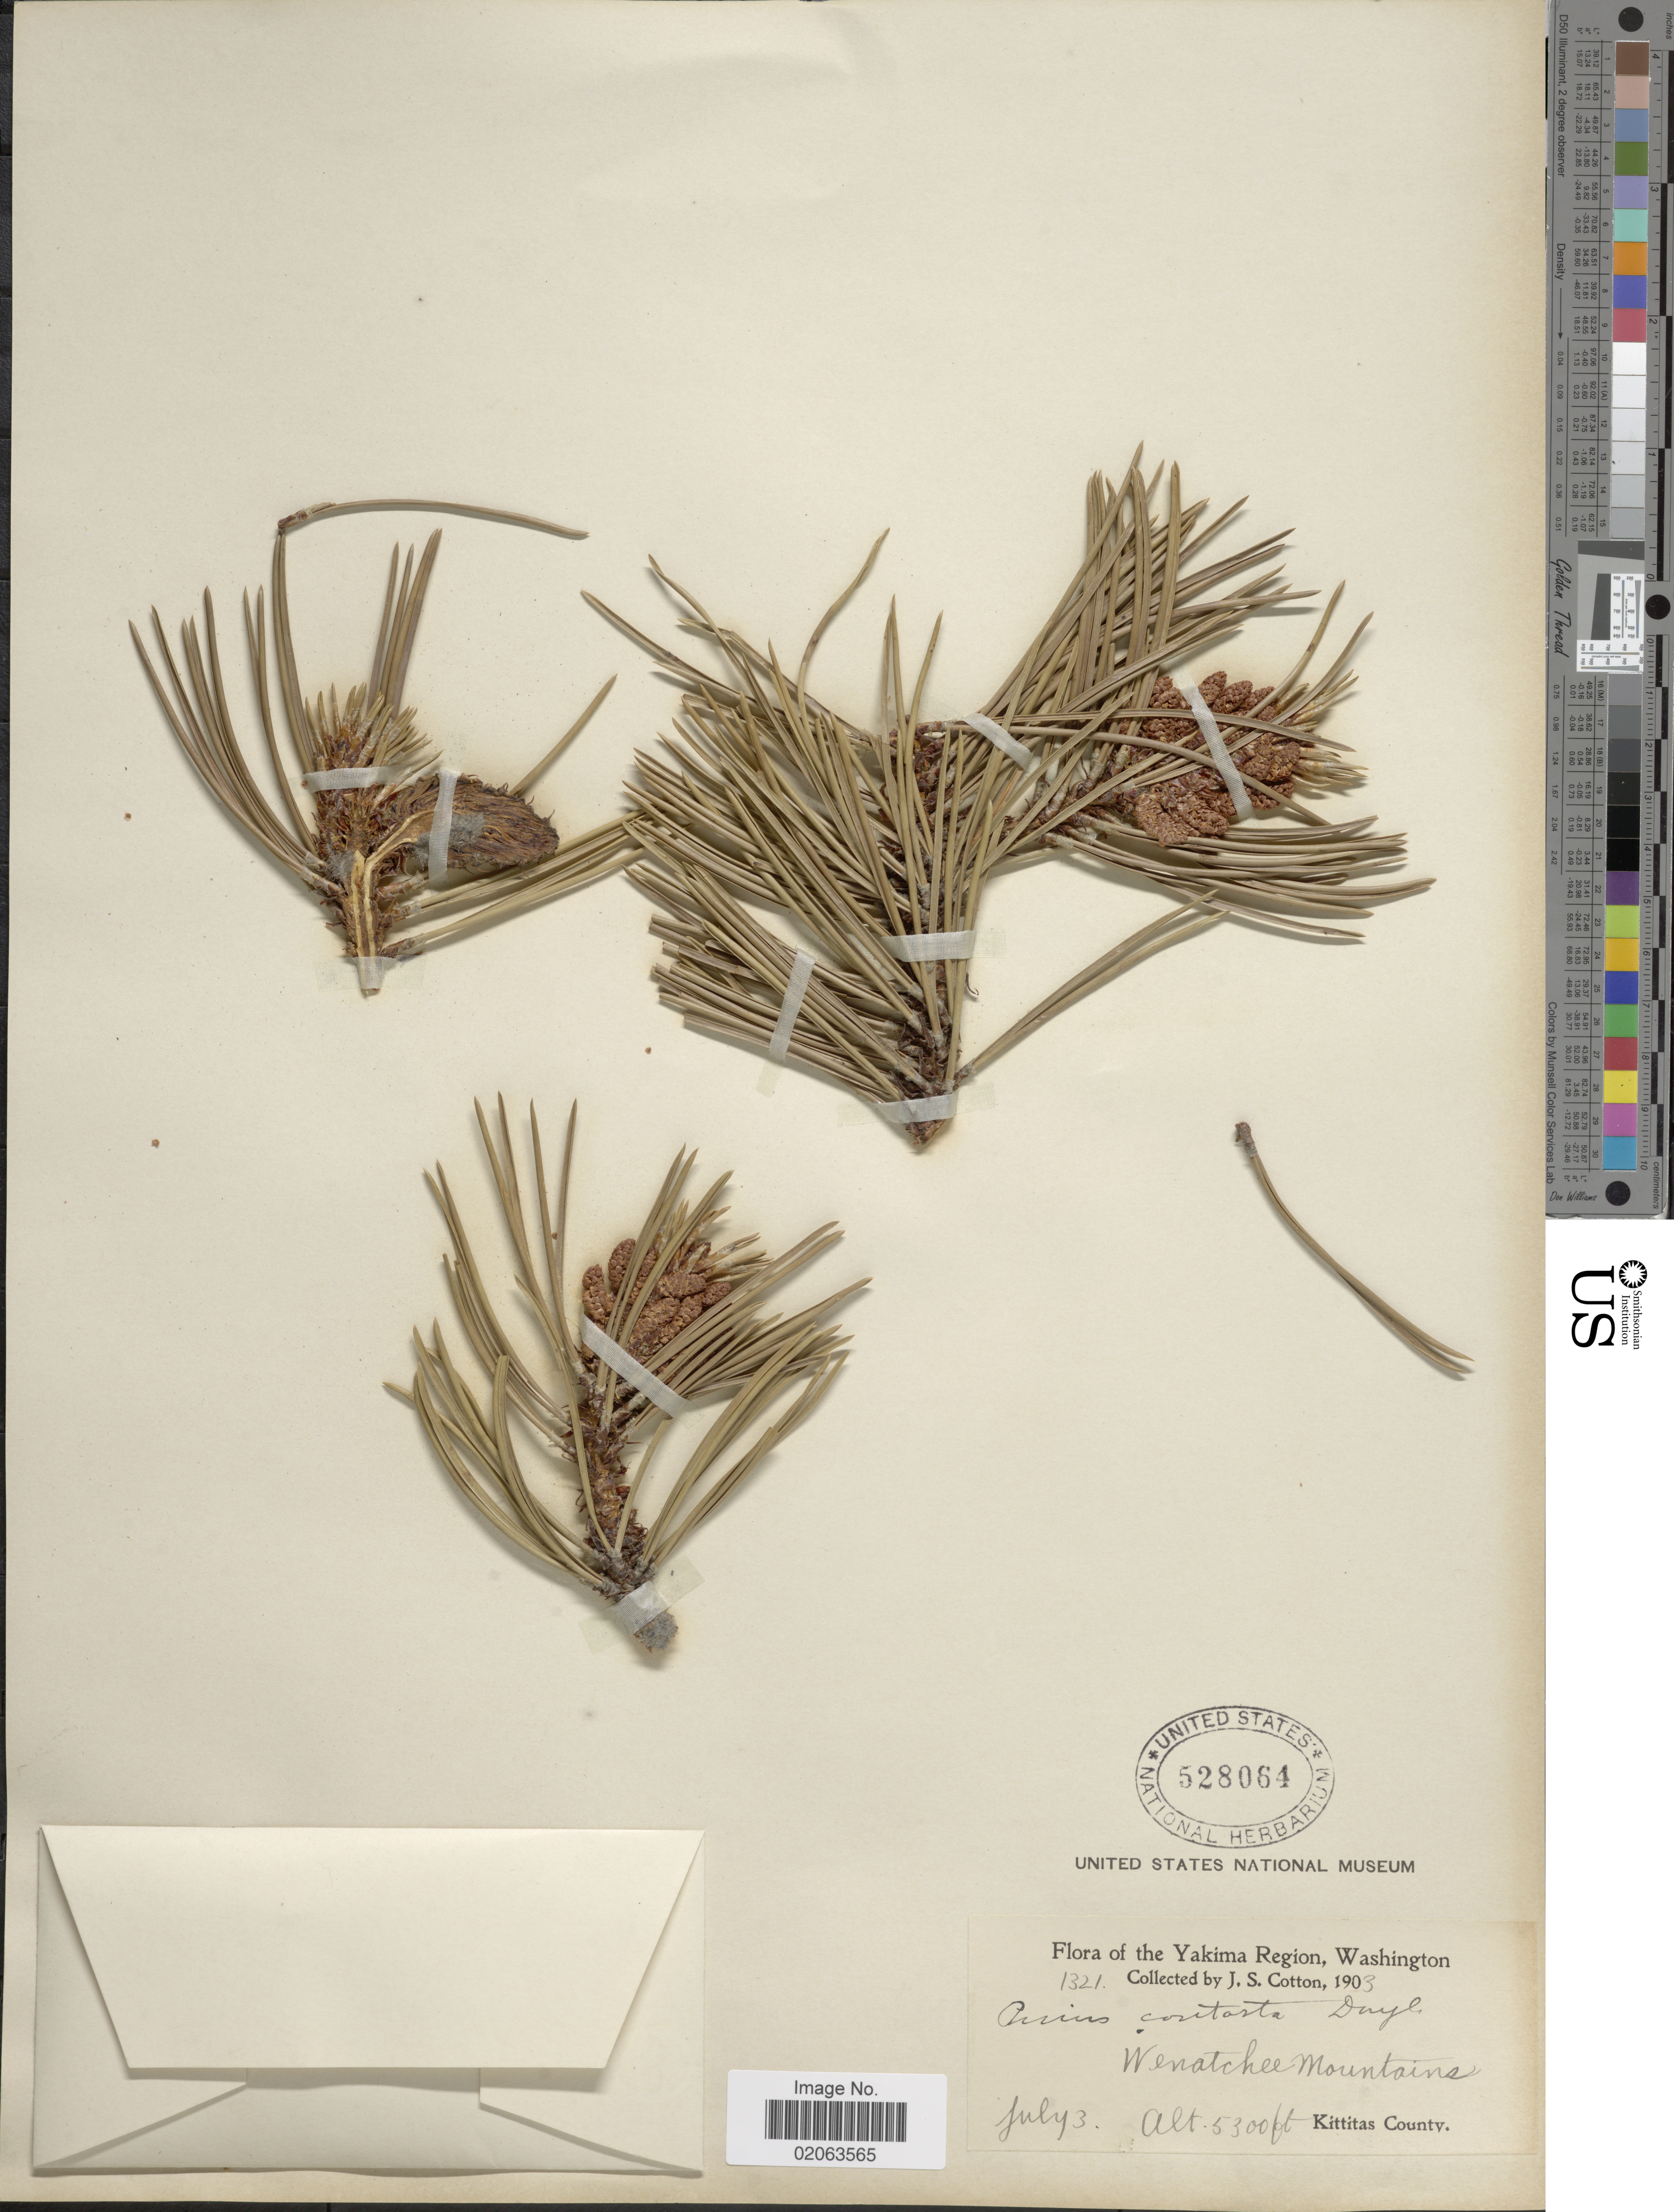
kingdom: Plantae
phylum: Tracheophyta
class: Pinopsida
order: Pinales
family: Pinaceae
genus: Pinus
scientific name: Pinus contorta var. latifolia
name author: Engelm. ex S. Watson in C. King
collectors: J. S. Cotton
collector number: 1321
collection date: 1903-07-03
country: United States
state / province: Washington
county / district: Kittitas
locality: Yakima Region, Washington. Wenatchee Mountains. Kittitas County.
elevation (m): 1615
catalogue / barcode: US 528064